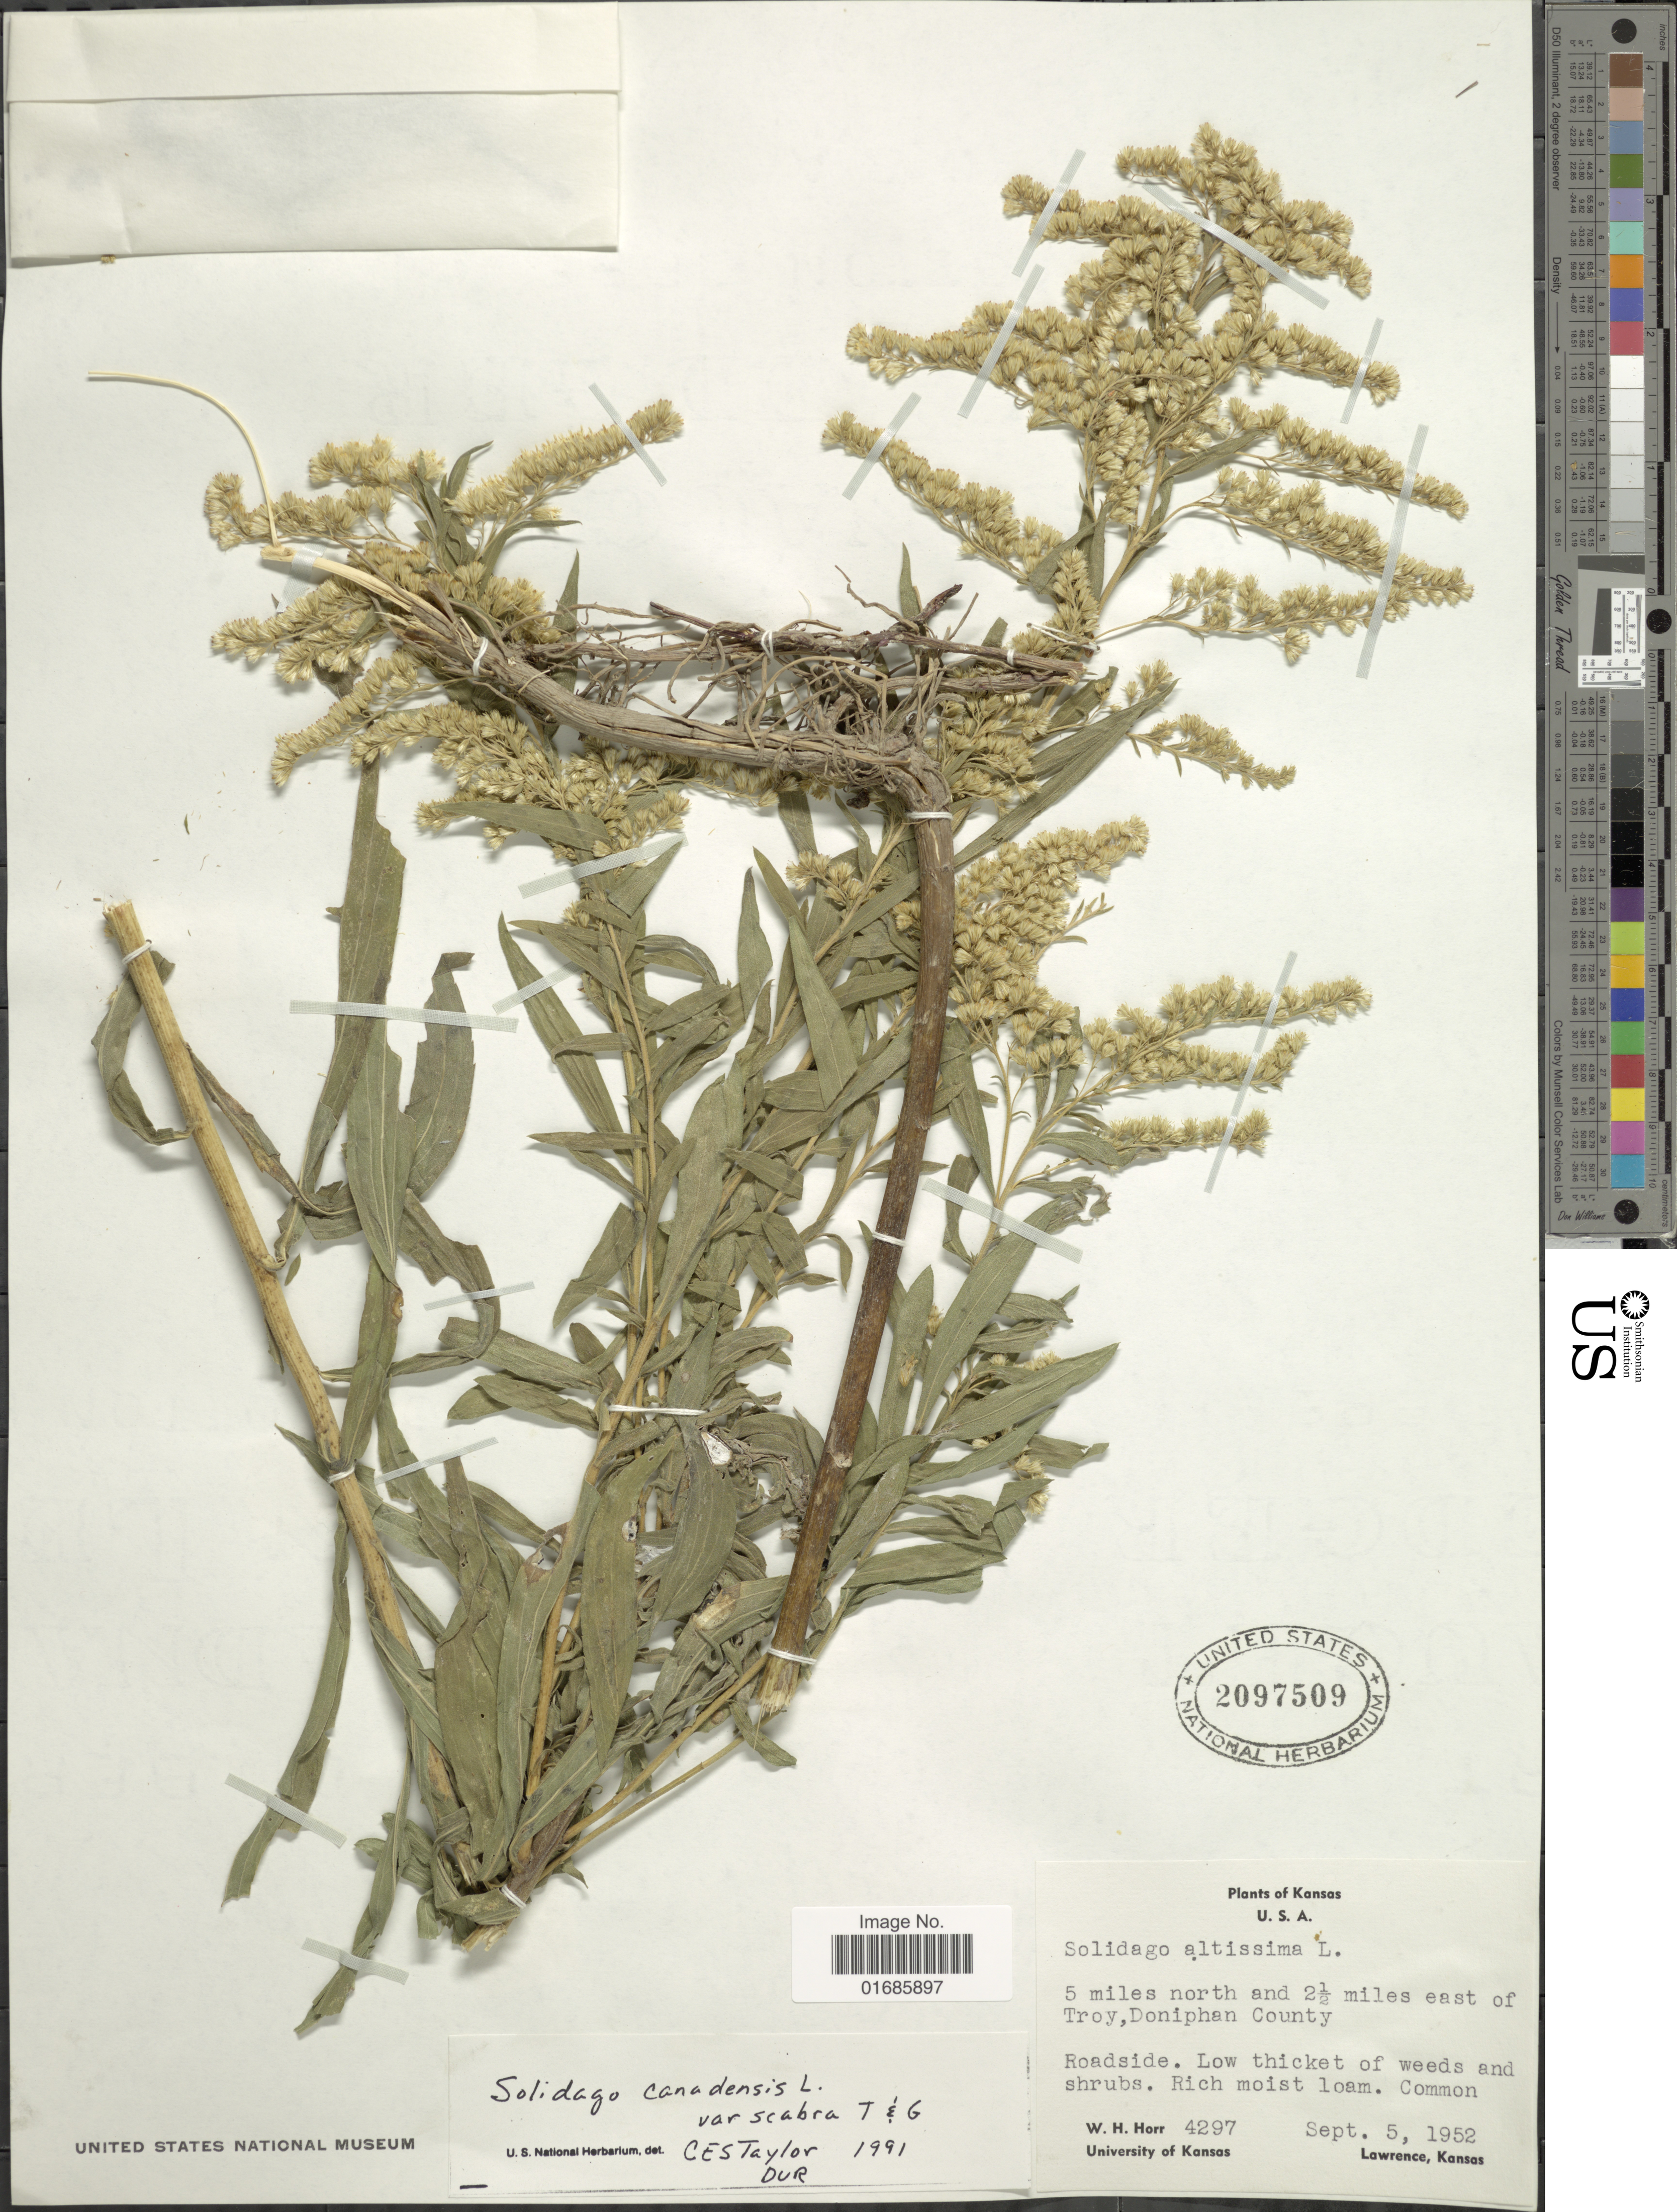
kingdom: Plantae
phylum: Tracheophyta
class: Magnoliopsida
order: Asterales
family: Asteraceae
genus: Solidago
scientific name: Solidago canadensis var. scabra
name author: (Muhl. ex Willd.) Torr. & A. Gray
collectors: W. H. Horr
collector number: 4297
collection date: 1952-09-05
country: United States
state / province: Kansas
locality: U. S. A., 5 miles north and 2½ miles east of Troy, Doniphan County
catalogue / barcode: US 2097509